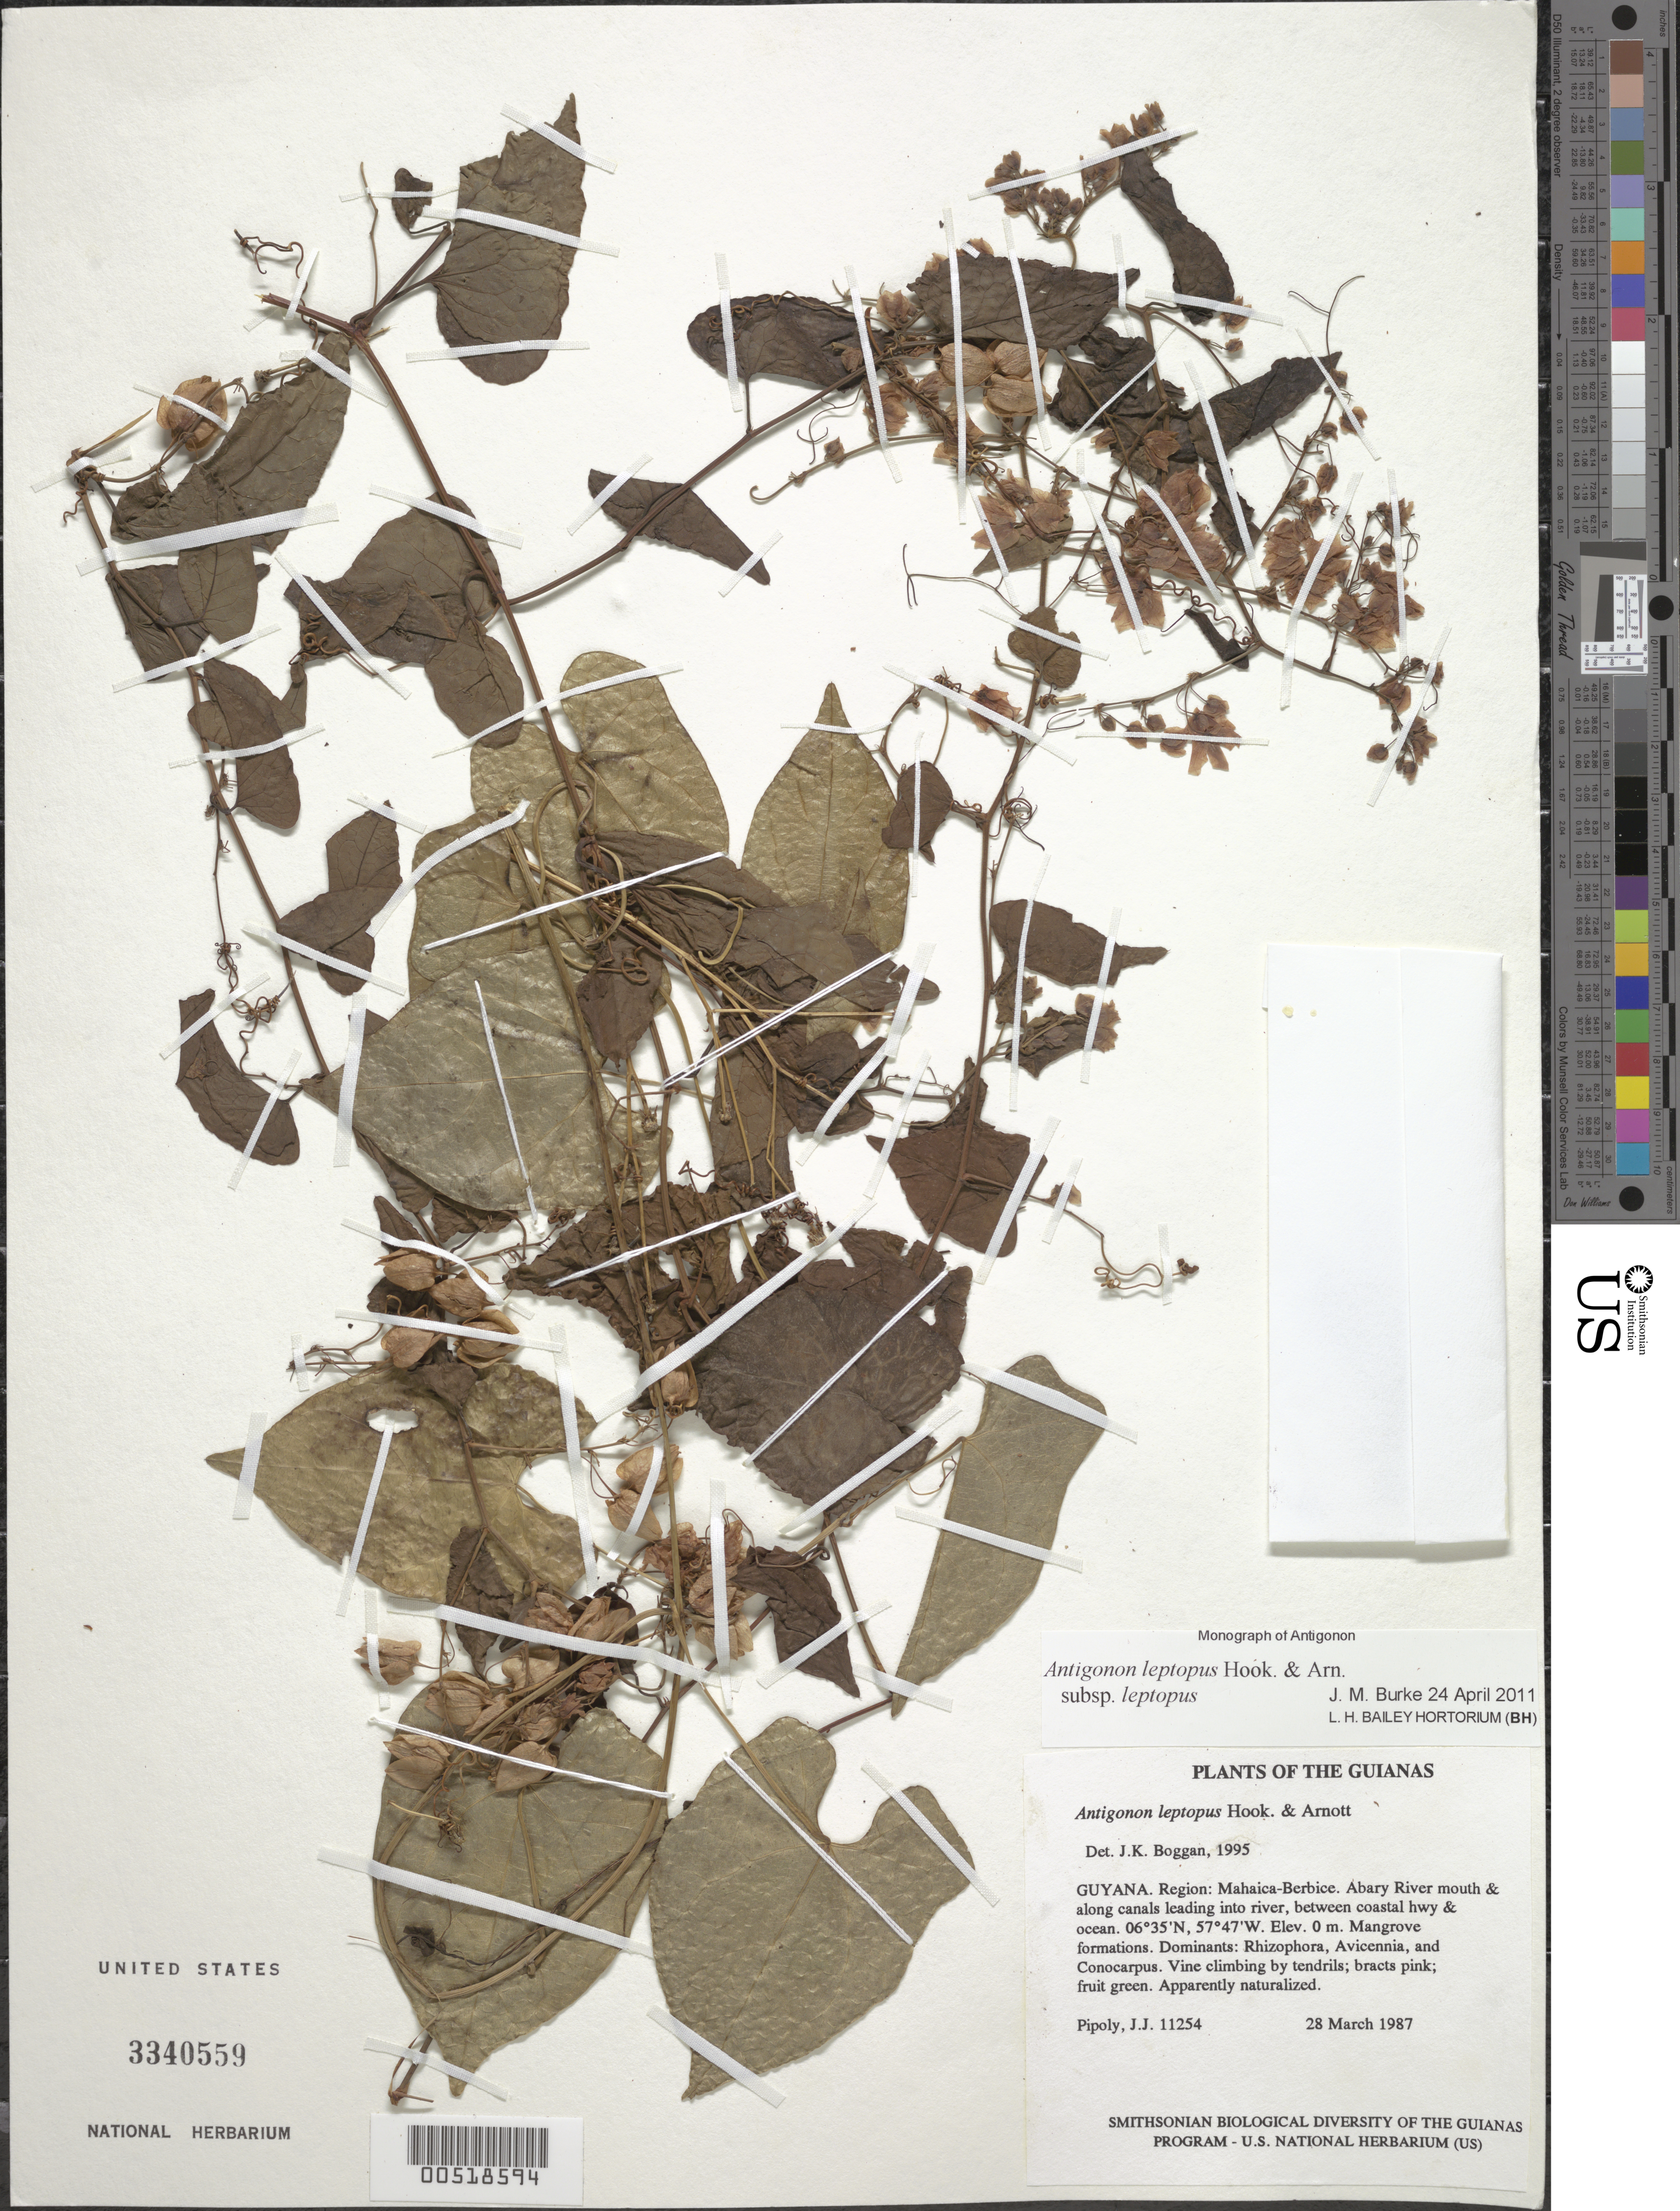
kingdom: Plantae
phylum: Tracheophyta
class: Magnoliopsida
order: Caryophyllales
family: Polygonaceae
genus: Antigonon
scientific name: Antigonon leptopus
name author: Hook. & Arn.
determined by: Boggan, J. K., (US), NMNH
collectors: J. J. Pipoly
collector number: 11254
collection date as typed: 28 March 1987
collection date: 1987-03-28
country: Guyana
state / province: Mahaica-Berbice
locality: Abary River mouth & along canals leading into river, between coastal hwy & ocean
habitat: Mangrove formations. Dominants: Rhizophora, Avicennia, and Conocarpus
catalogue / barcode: US 3340559